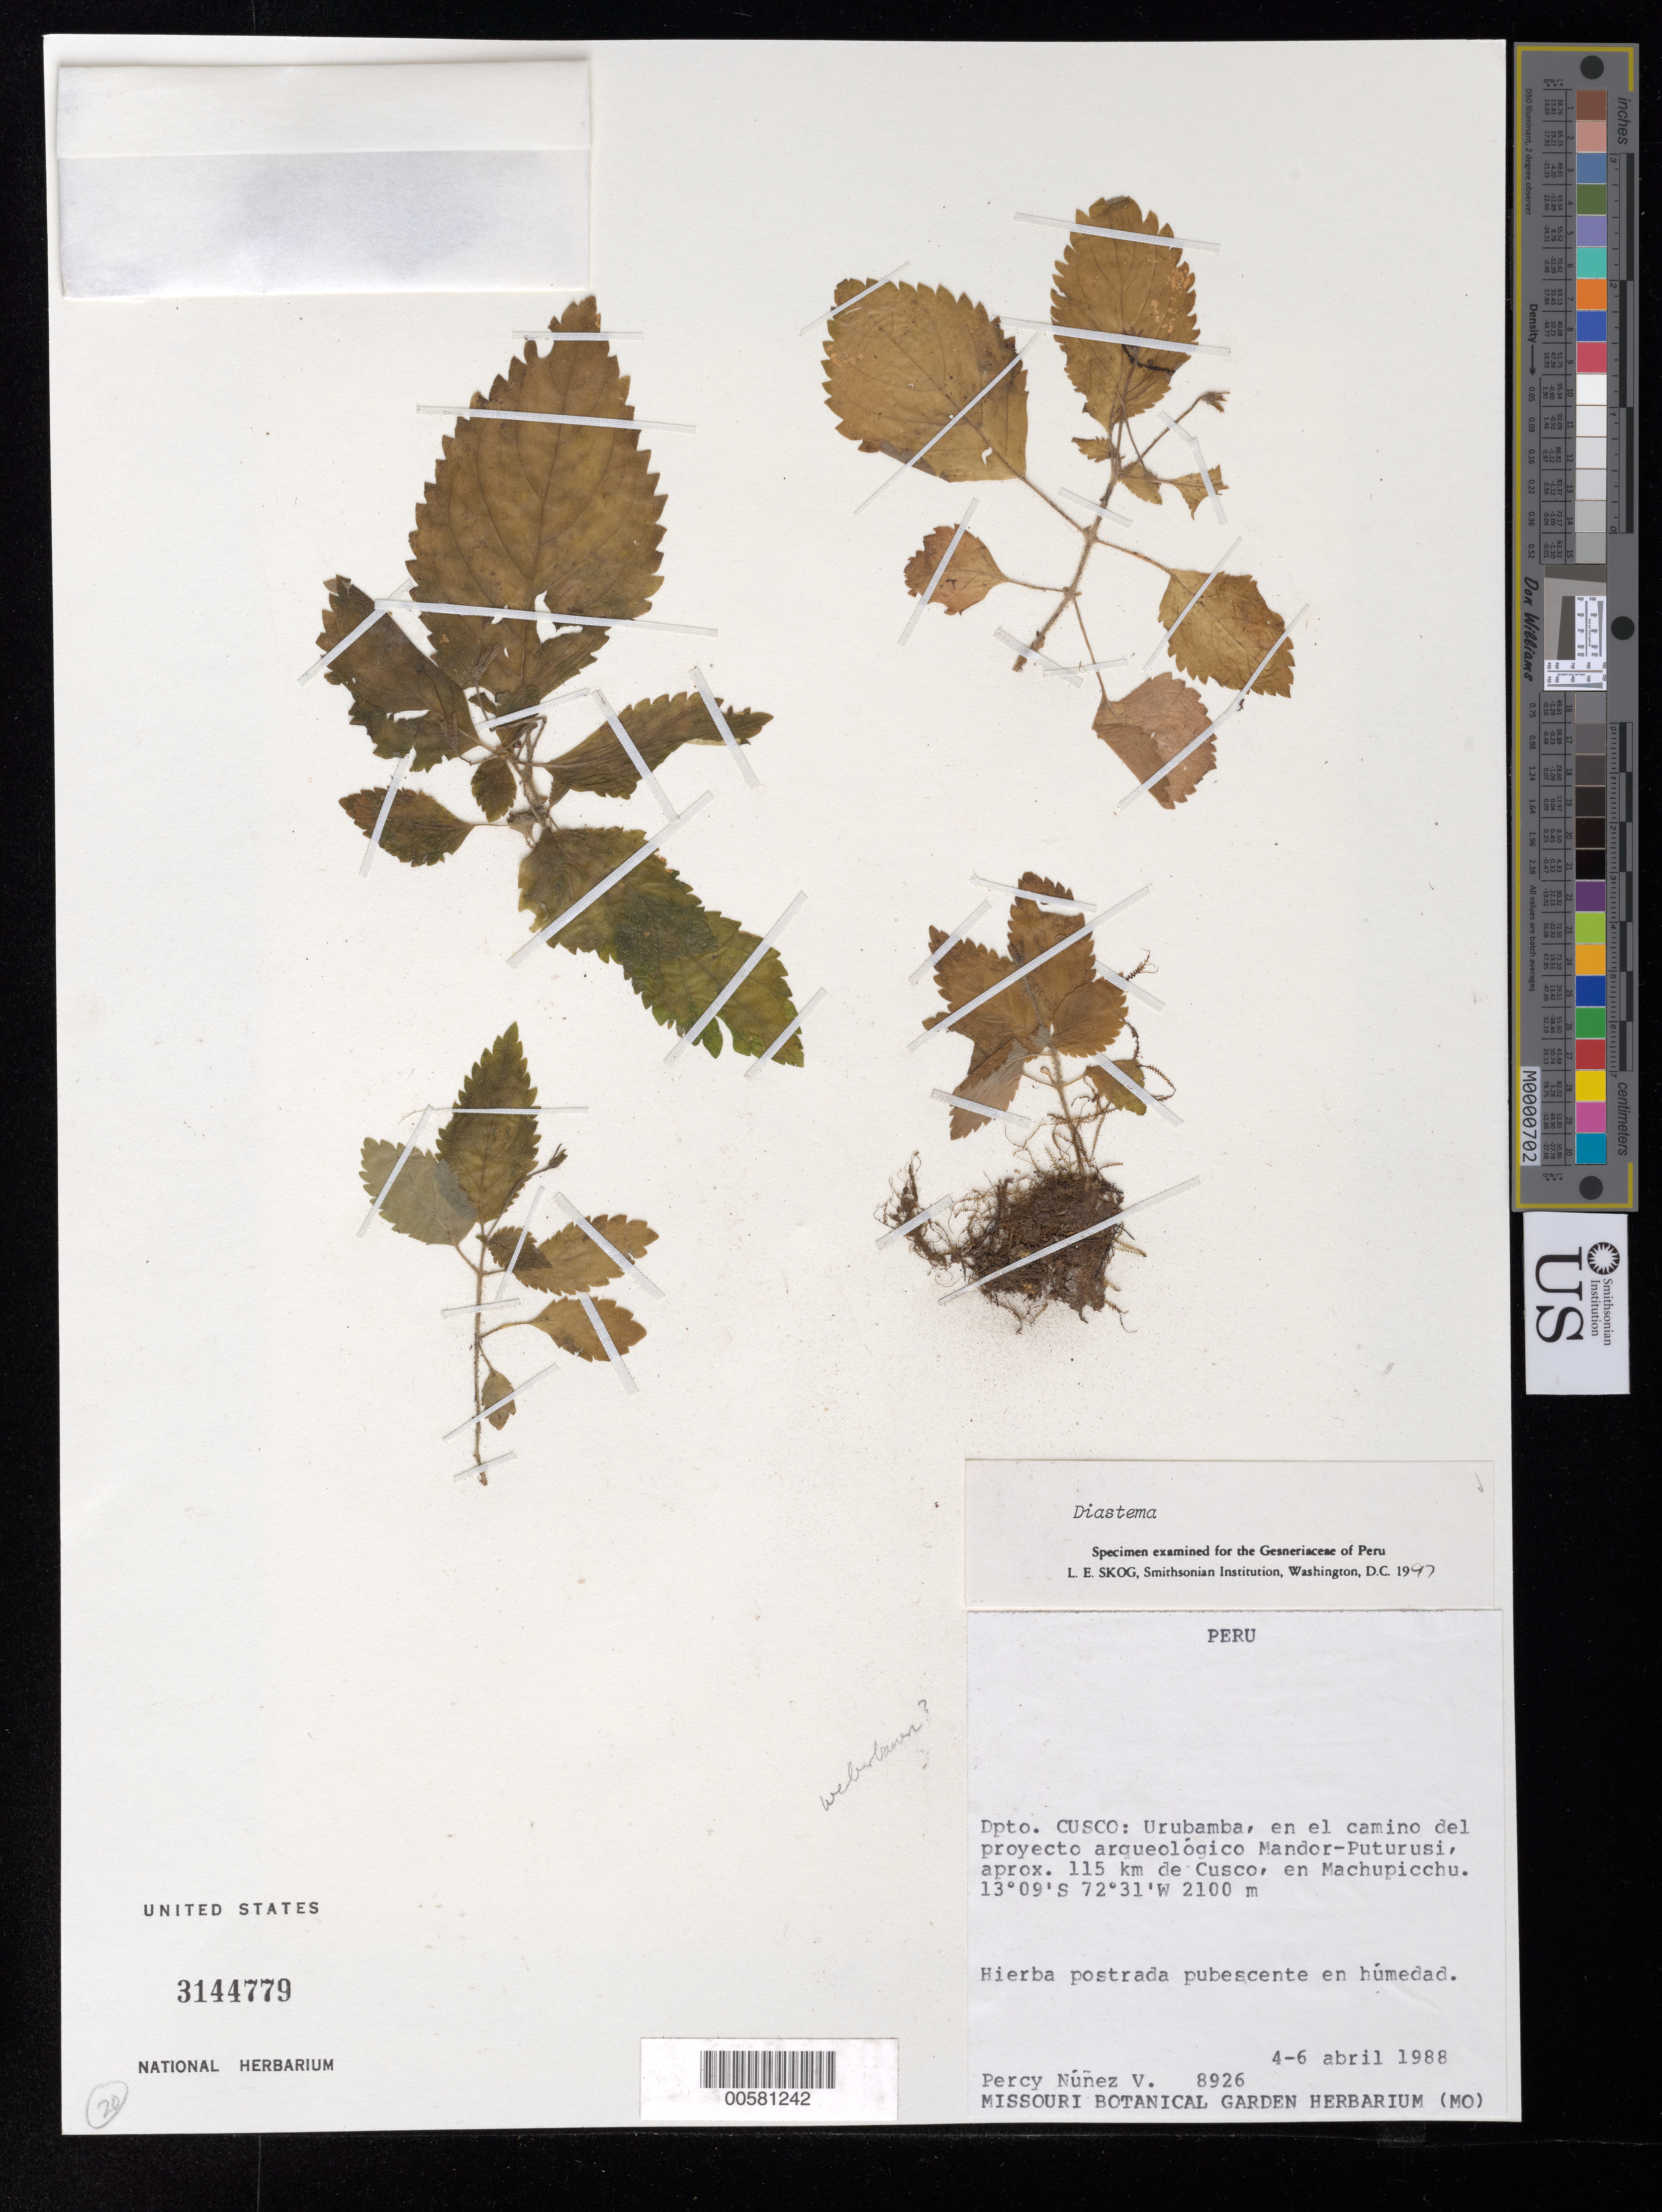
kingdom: Plantae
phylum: Tracheophyta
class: Magnoliopsida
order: Lamiales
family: Gesneriaceae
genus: Diastema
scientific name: Diastema sp.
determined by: Skog, Laurence E.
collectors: P. Núñez V.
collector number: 8926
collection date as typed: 4-6 Apr 1988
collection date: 1988-04-04/1988-04-06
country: Peru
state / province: Cusco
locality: Urubamba, en el camino del proyecto arqueológico Mandor-Puturusi, aprox. 115 km de Cusco, en Machupicchu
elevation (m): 2100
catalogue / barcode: US 3144779